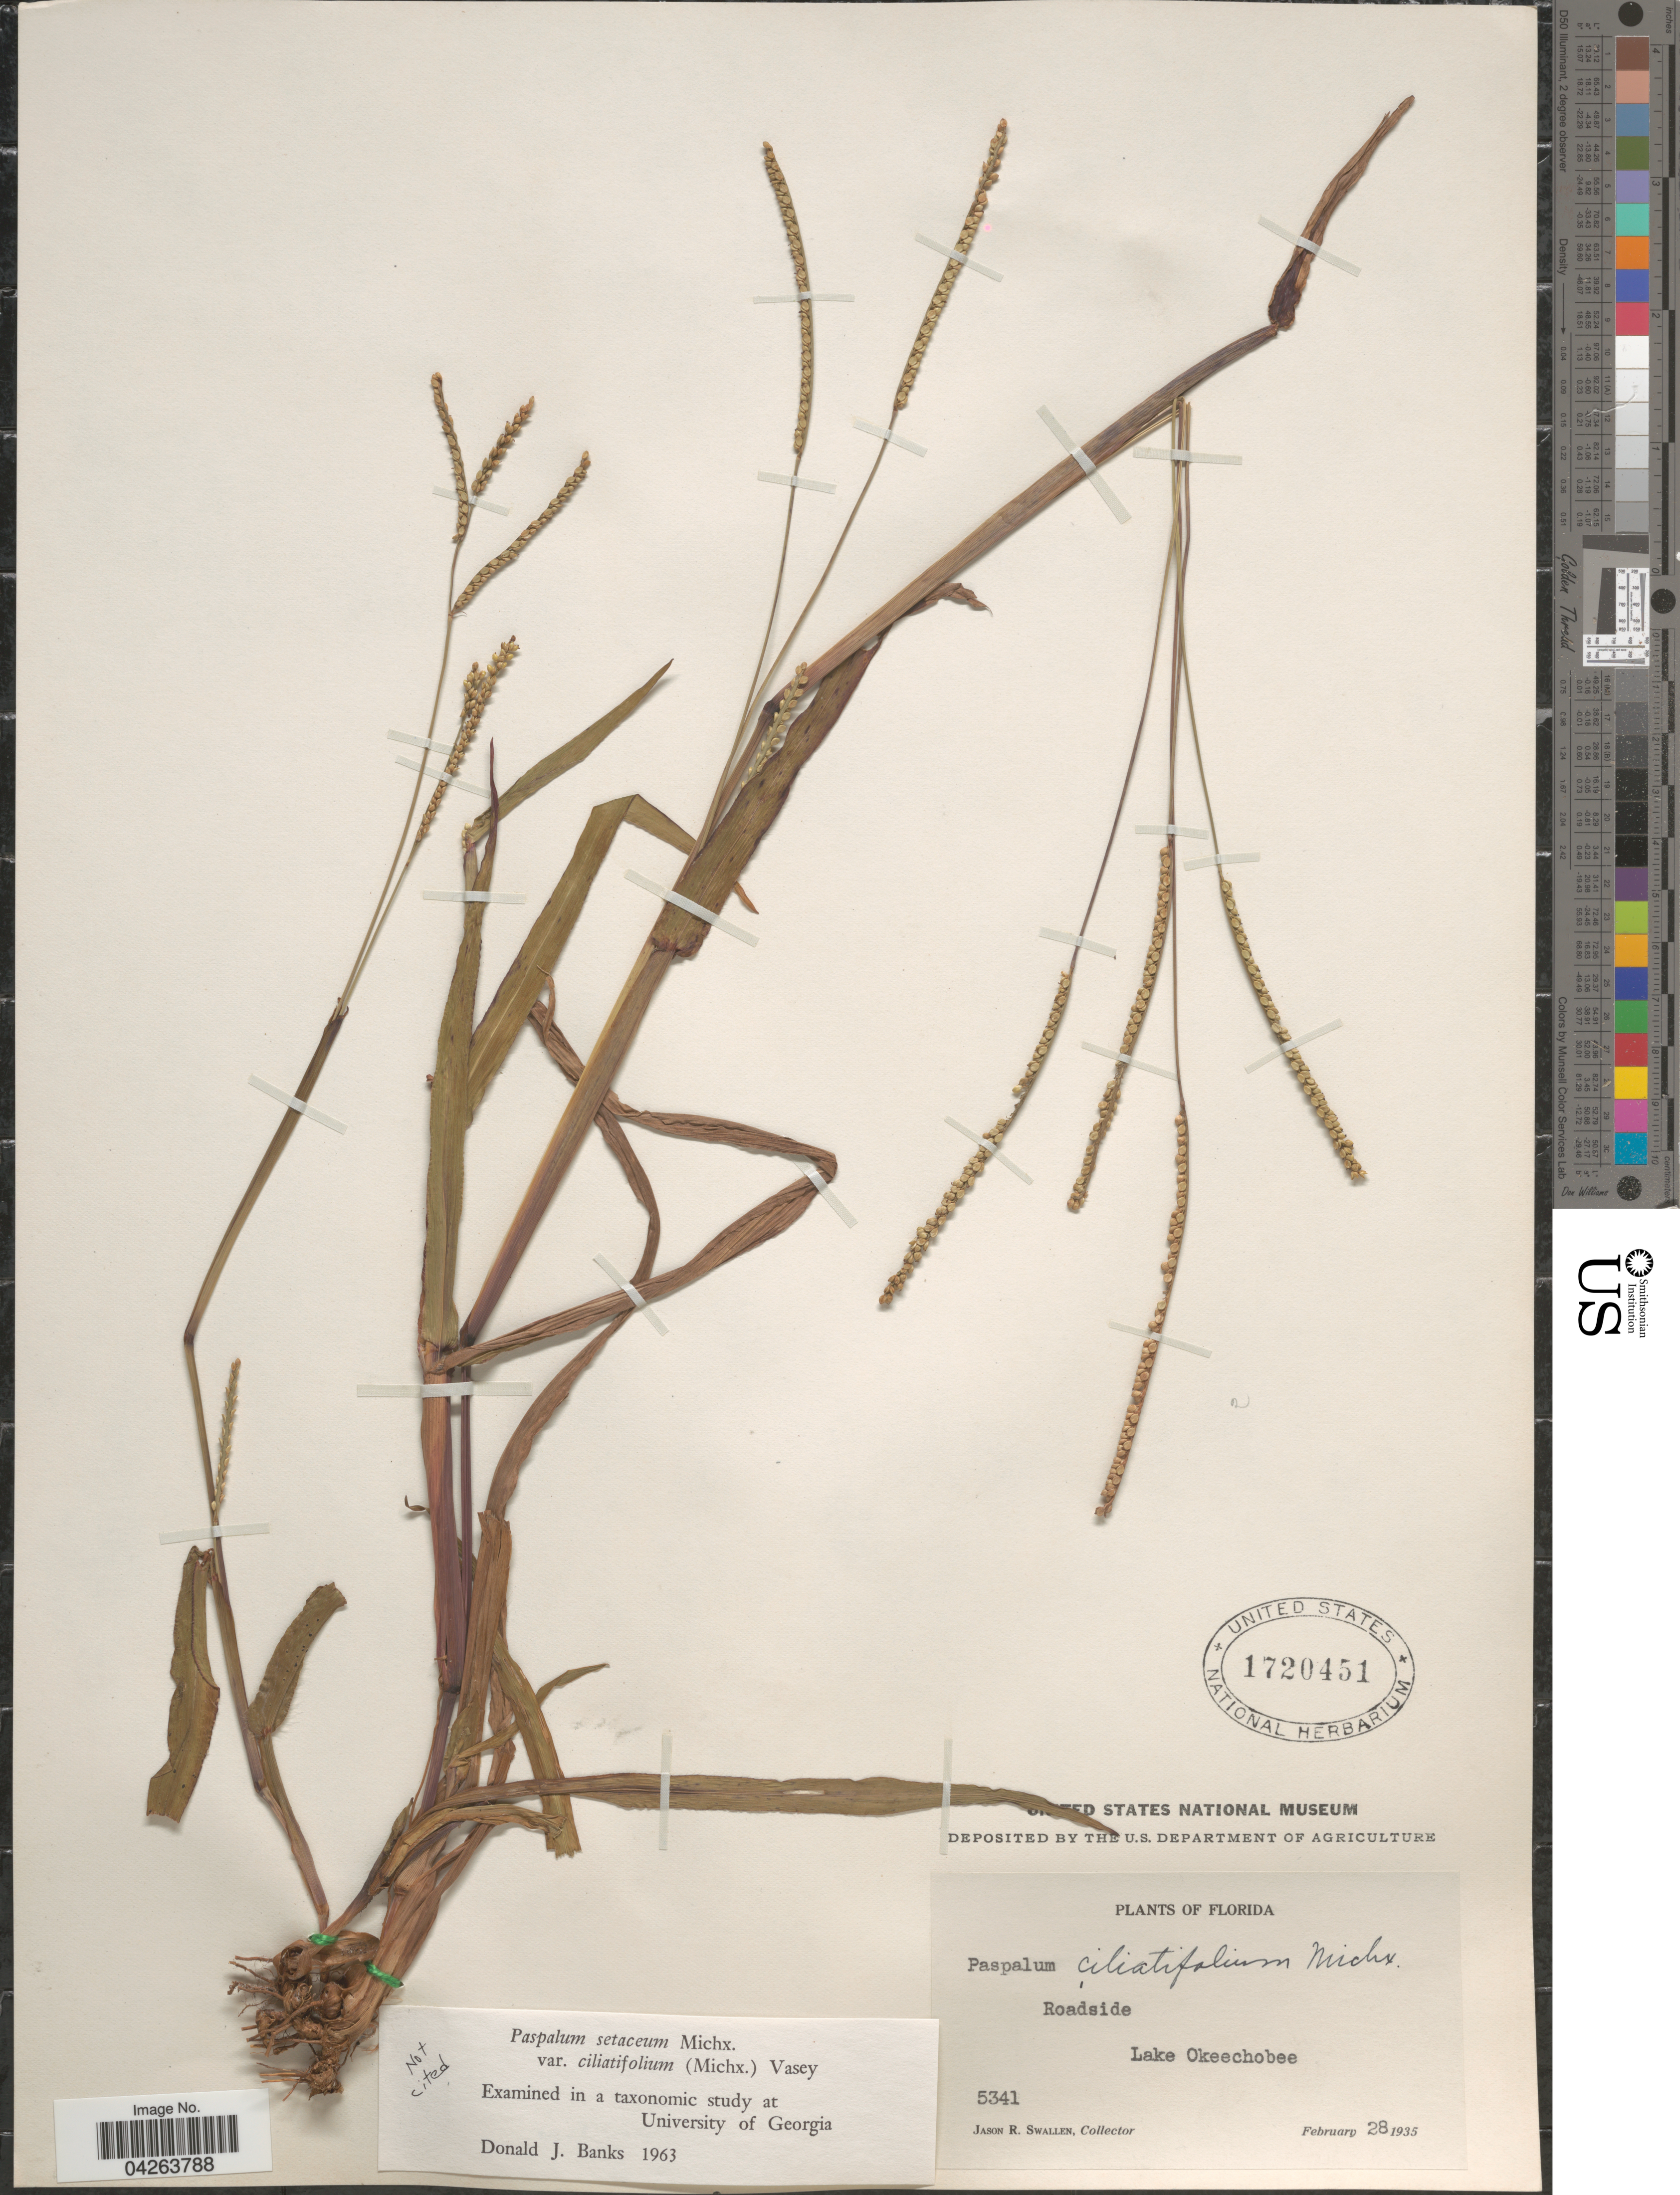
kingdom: Plantae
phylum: Tracheophyta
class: Liliopsida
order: Poales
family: Poaceae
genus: Paspalum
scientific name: Paspalum setaceum var. ciliatifolium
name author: (Michx.) Vasey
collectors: J. R. Swallen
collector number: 5341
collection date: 1935-02-28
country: United States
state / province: Florida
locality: Roadside. Lake Okeechobee.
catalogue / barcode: US 1720451